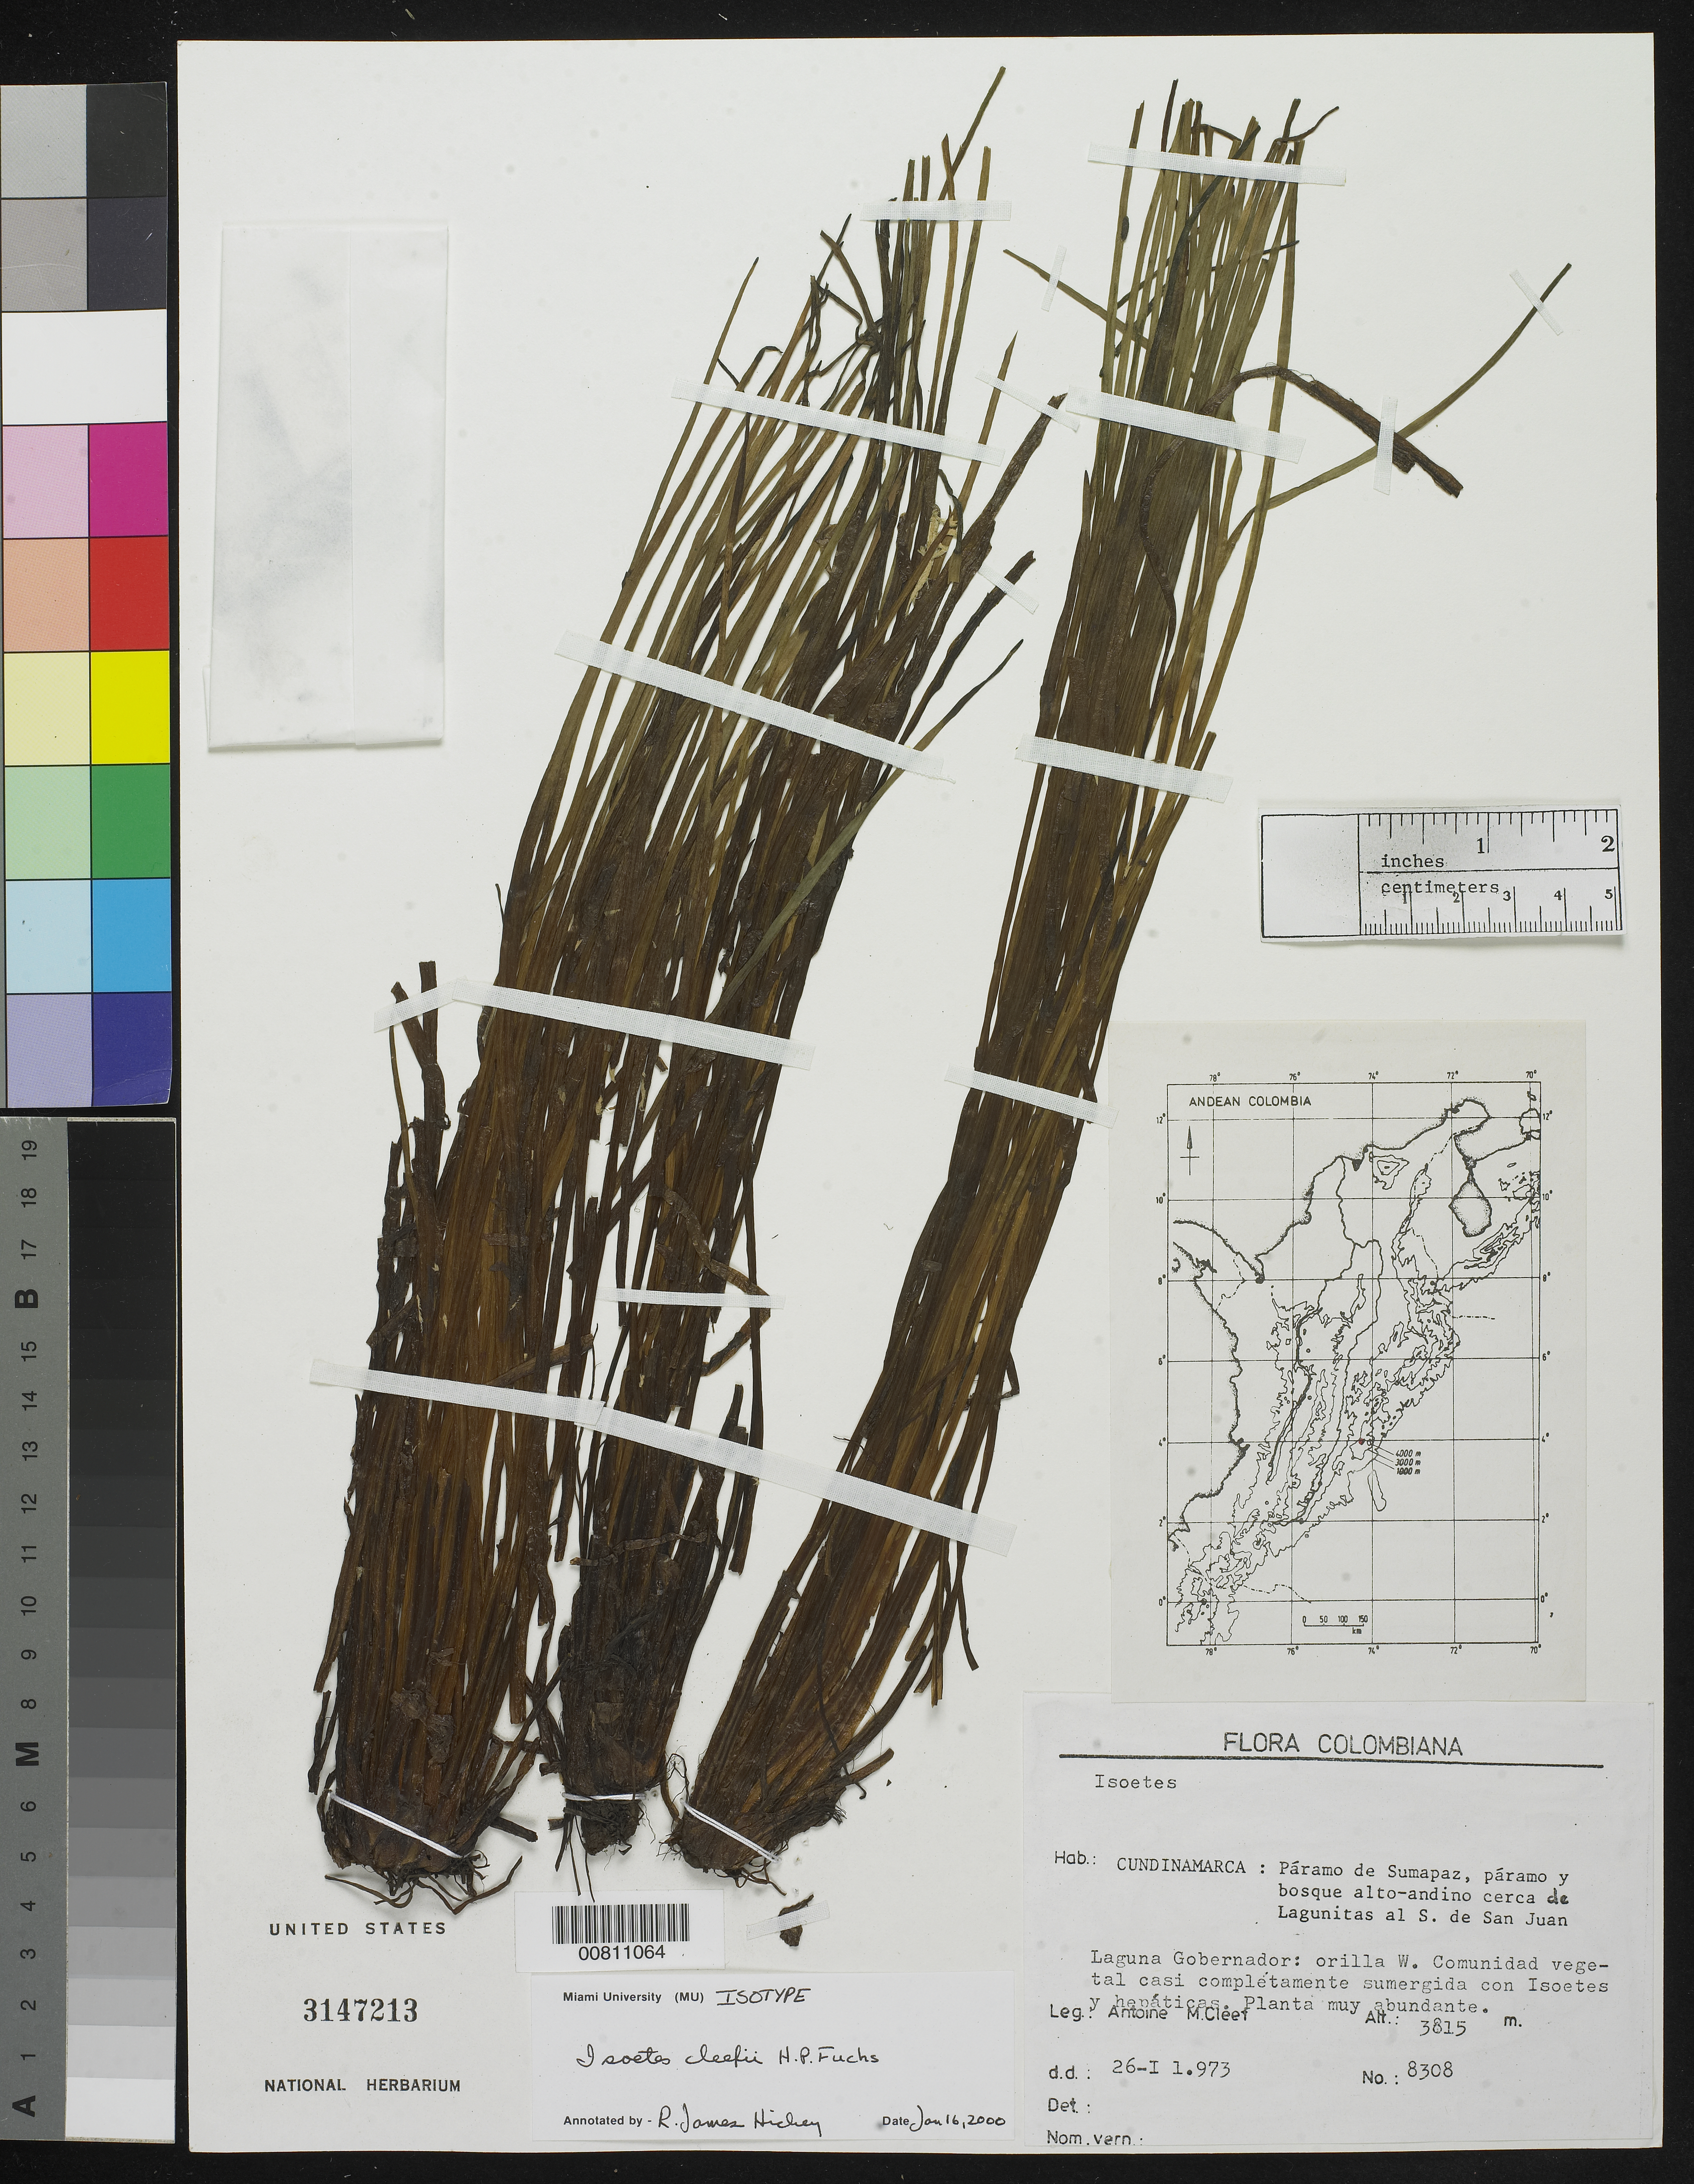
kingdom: Plantae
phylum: Tracheophyta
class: Lycopodiopsida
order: Isoetales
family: Isoetaceae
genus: Isoetes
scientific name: Isoetes cleefii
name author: H.P. Fuchs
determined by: Hickey, R. J.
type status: Isotype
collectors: A. M. Cleef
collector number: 8308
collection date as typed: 26 Jan 1973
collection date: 1973-01-26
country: Colombia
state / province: Cundinamarca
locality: Cundinamarca: Páramo de Sumapaz, páramo y bosque alto-andino cerca de Lagunitas al S. de San Juan. Laguna Gobernador: orilla W.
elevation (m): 3815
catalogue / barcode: US 3147213